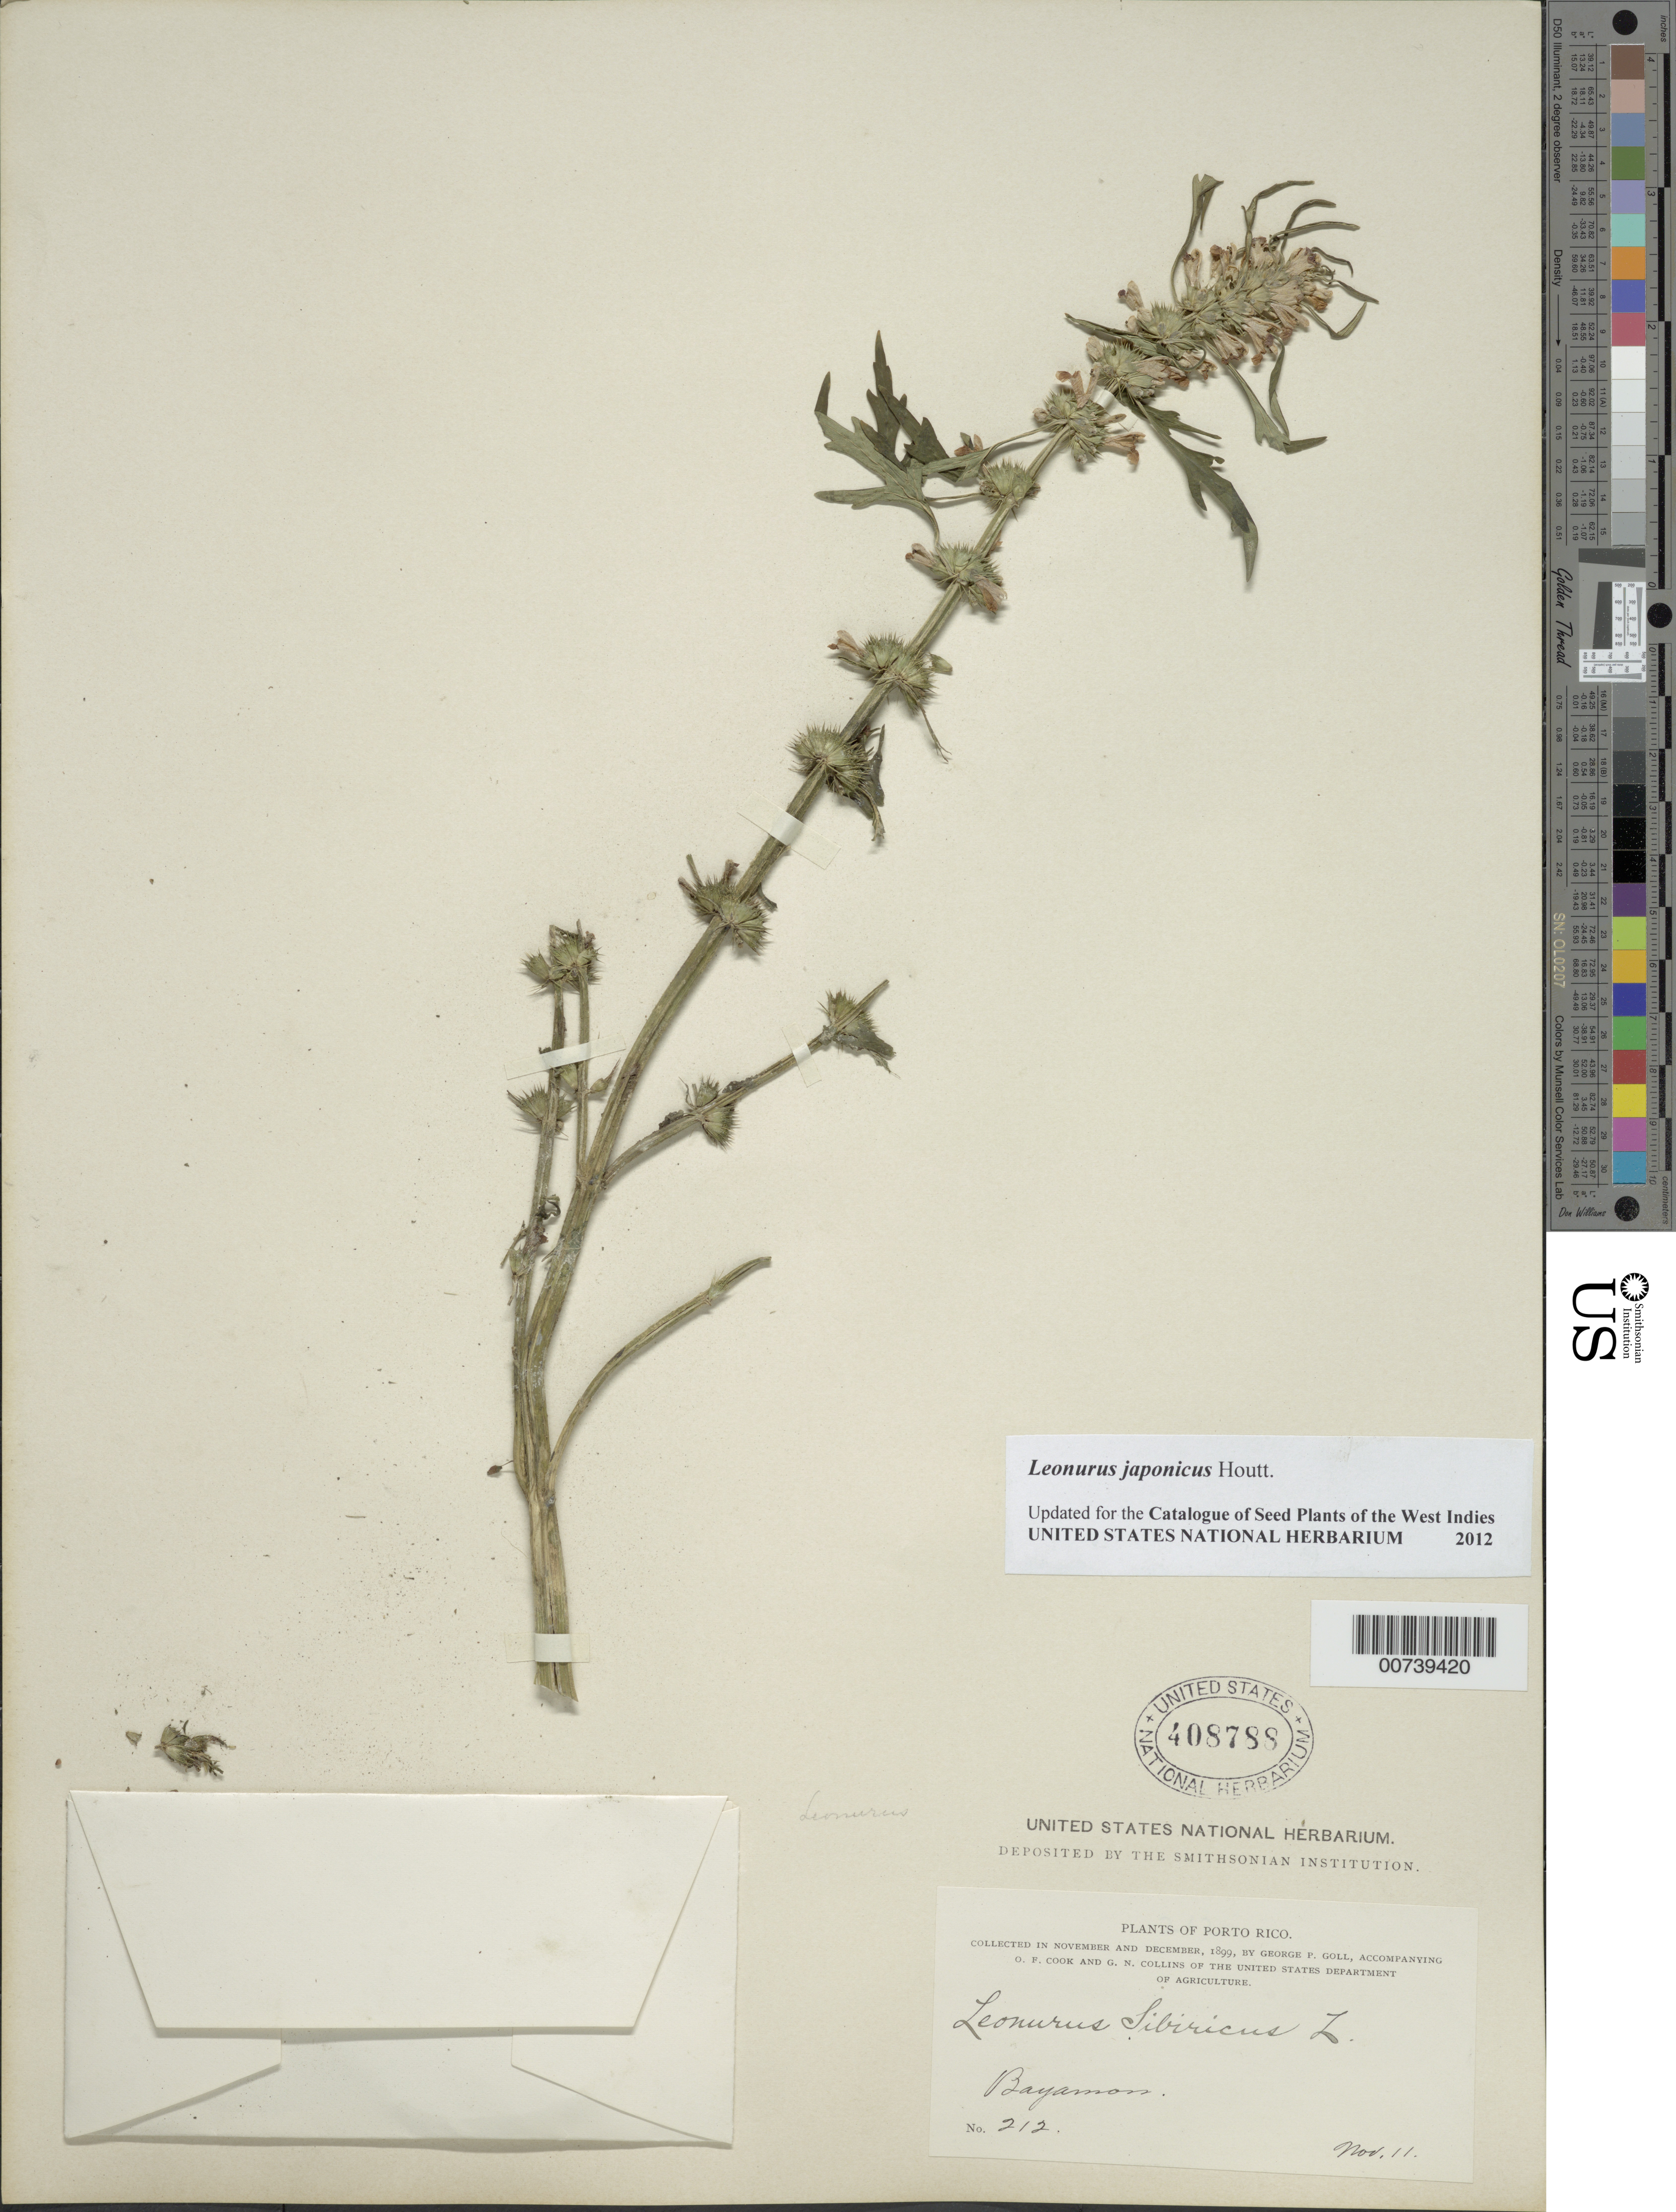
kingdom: Plantae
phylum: Tracheophyta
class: Magnoliopsida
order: Lamiales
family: Lamiaceae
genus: Leonurus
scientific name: Leonurus japonicus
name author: Houtt.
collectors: G. Goll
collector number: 212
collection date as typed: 11 Nov 1899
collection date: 1899-11-11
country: Puerto Rico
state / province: Bayamón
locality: Bayamon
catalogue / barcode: US 408788